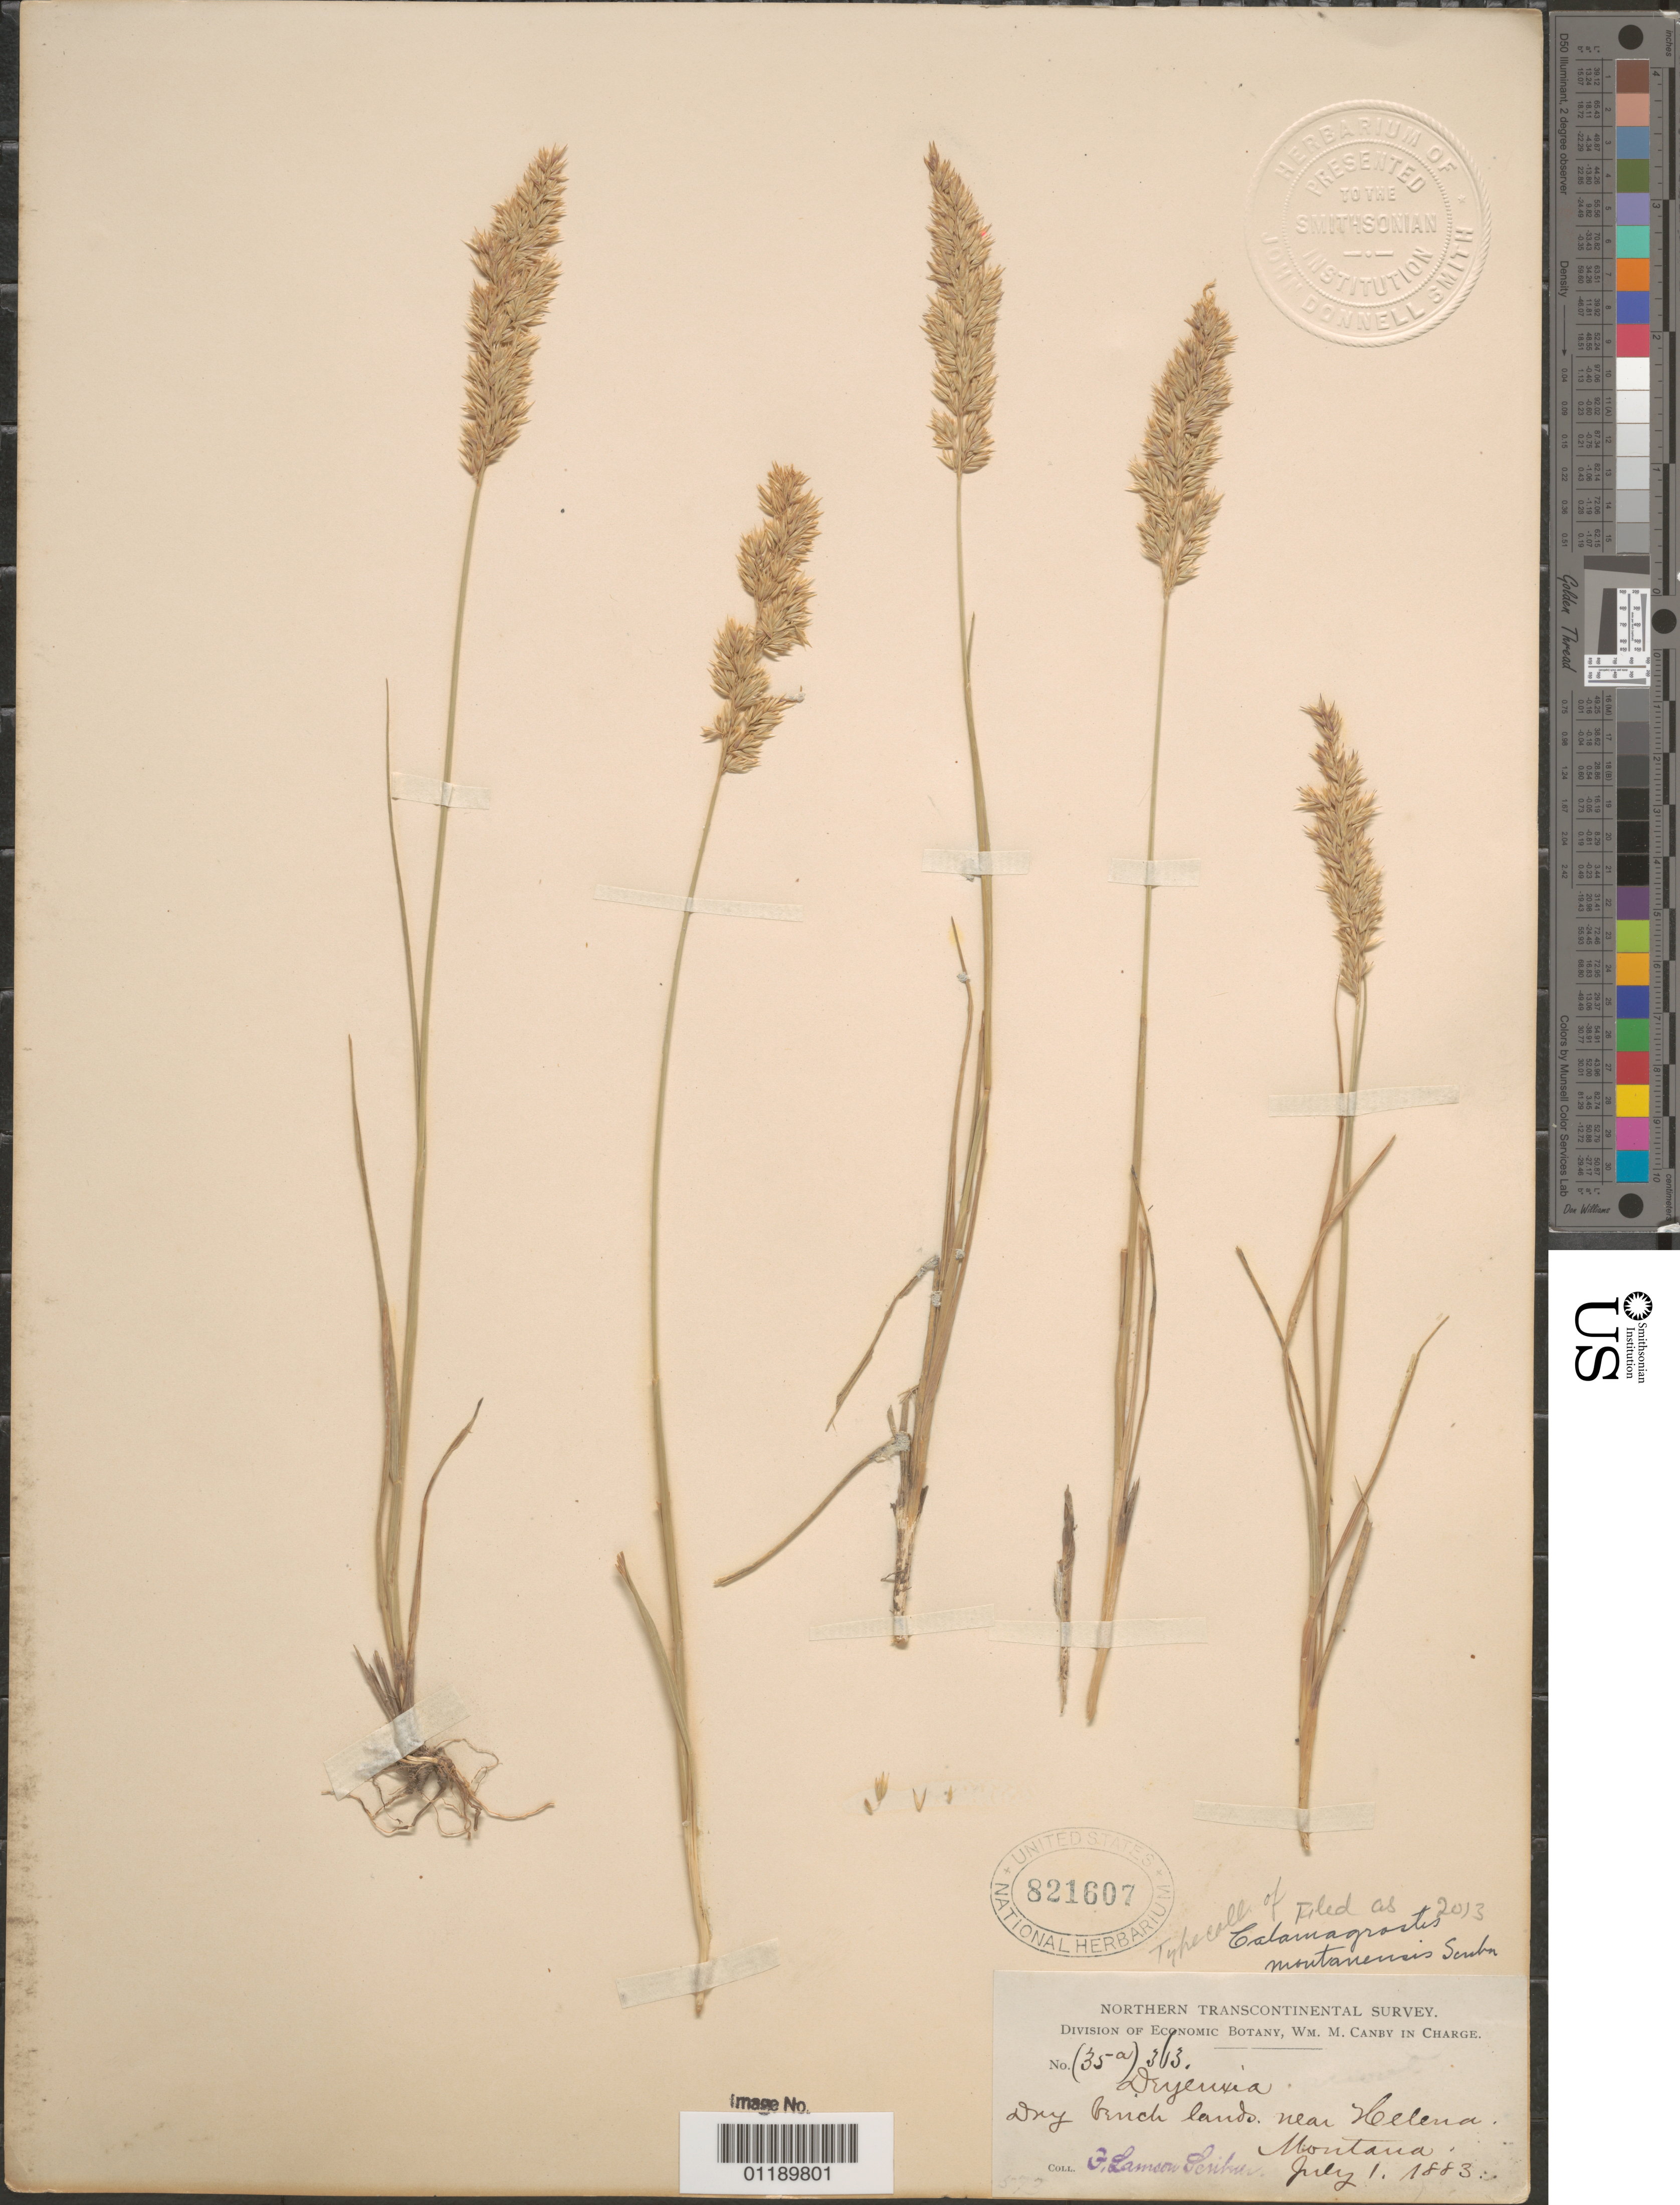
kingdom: Plantae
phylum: Tracheophyta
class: Liliopsida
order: Poales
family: Poaceae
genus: Calamagrostis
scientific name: Calamagrostis montanensis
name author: Scribn. ex Vasey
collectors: F. L. Scribner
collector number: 363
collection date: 1883-07-01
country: United States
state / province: Montana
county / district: Lewis And Clark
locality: Dry bench lands, near Helena.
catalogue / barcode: US 821607